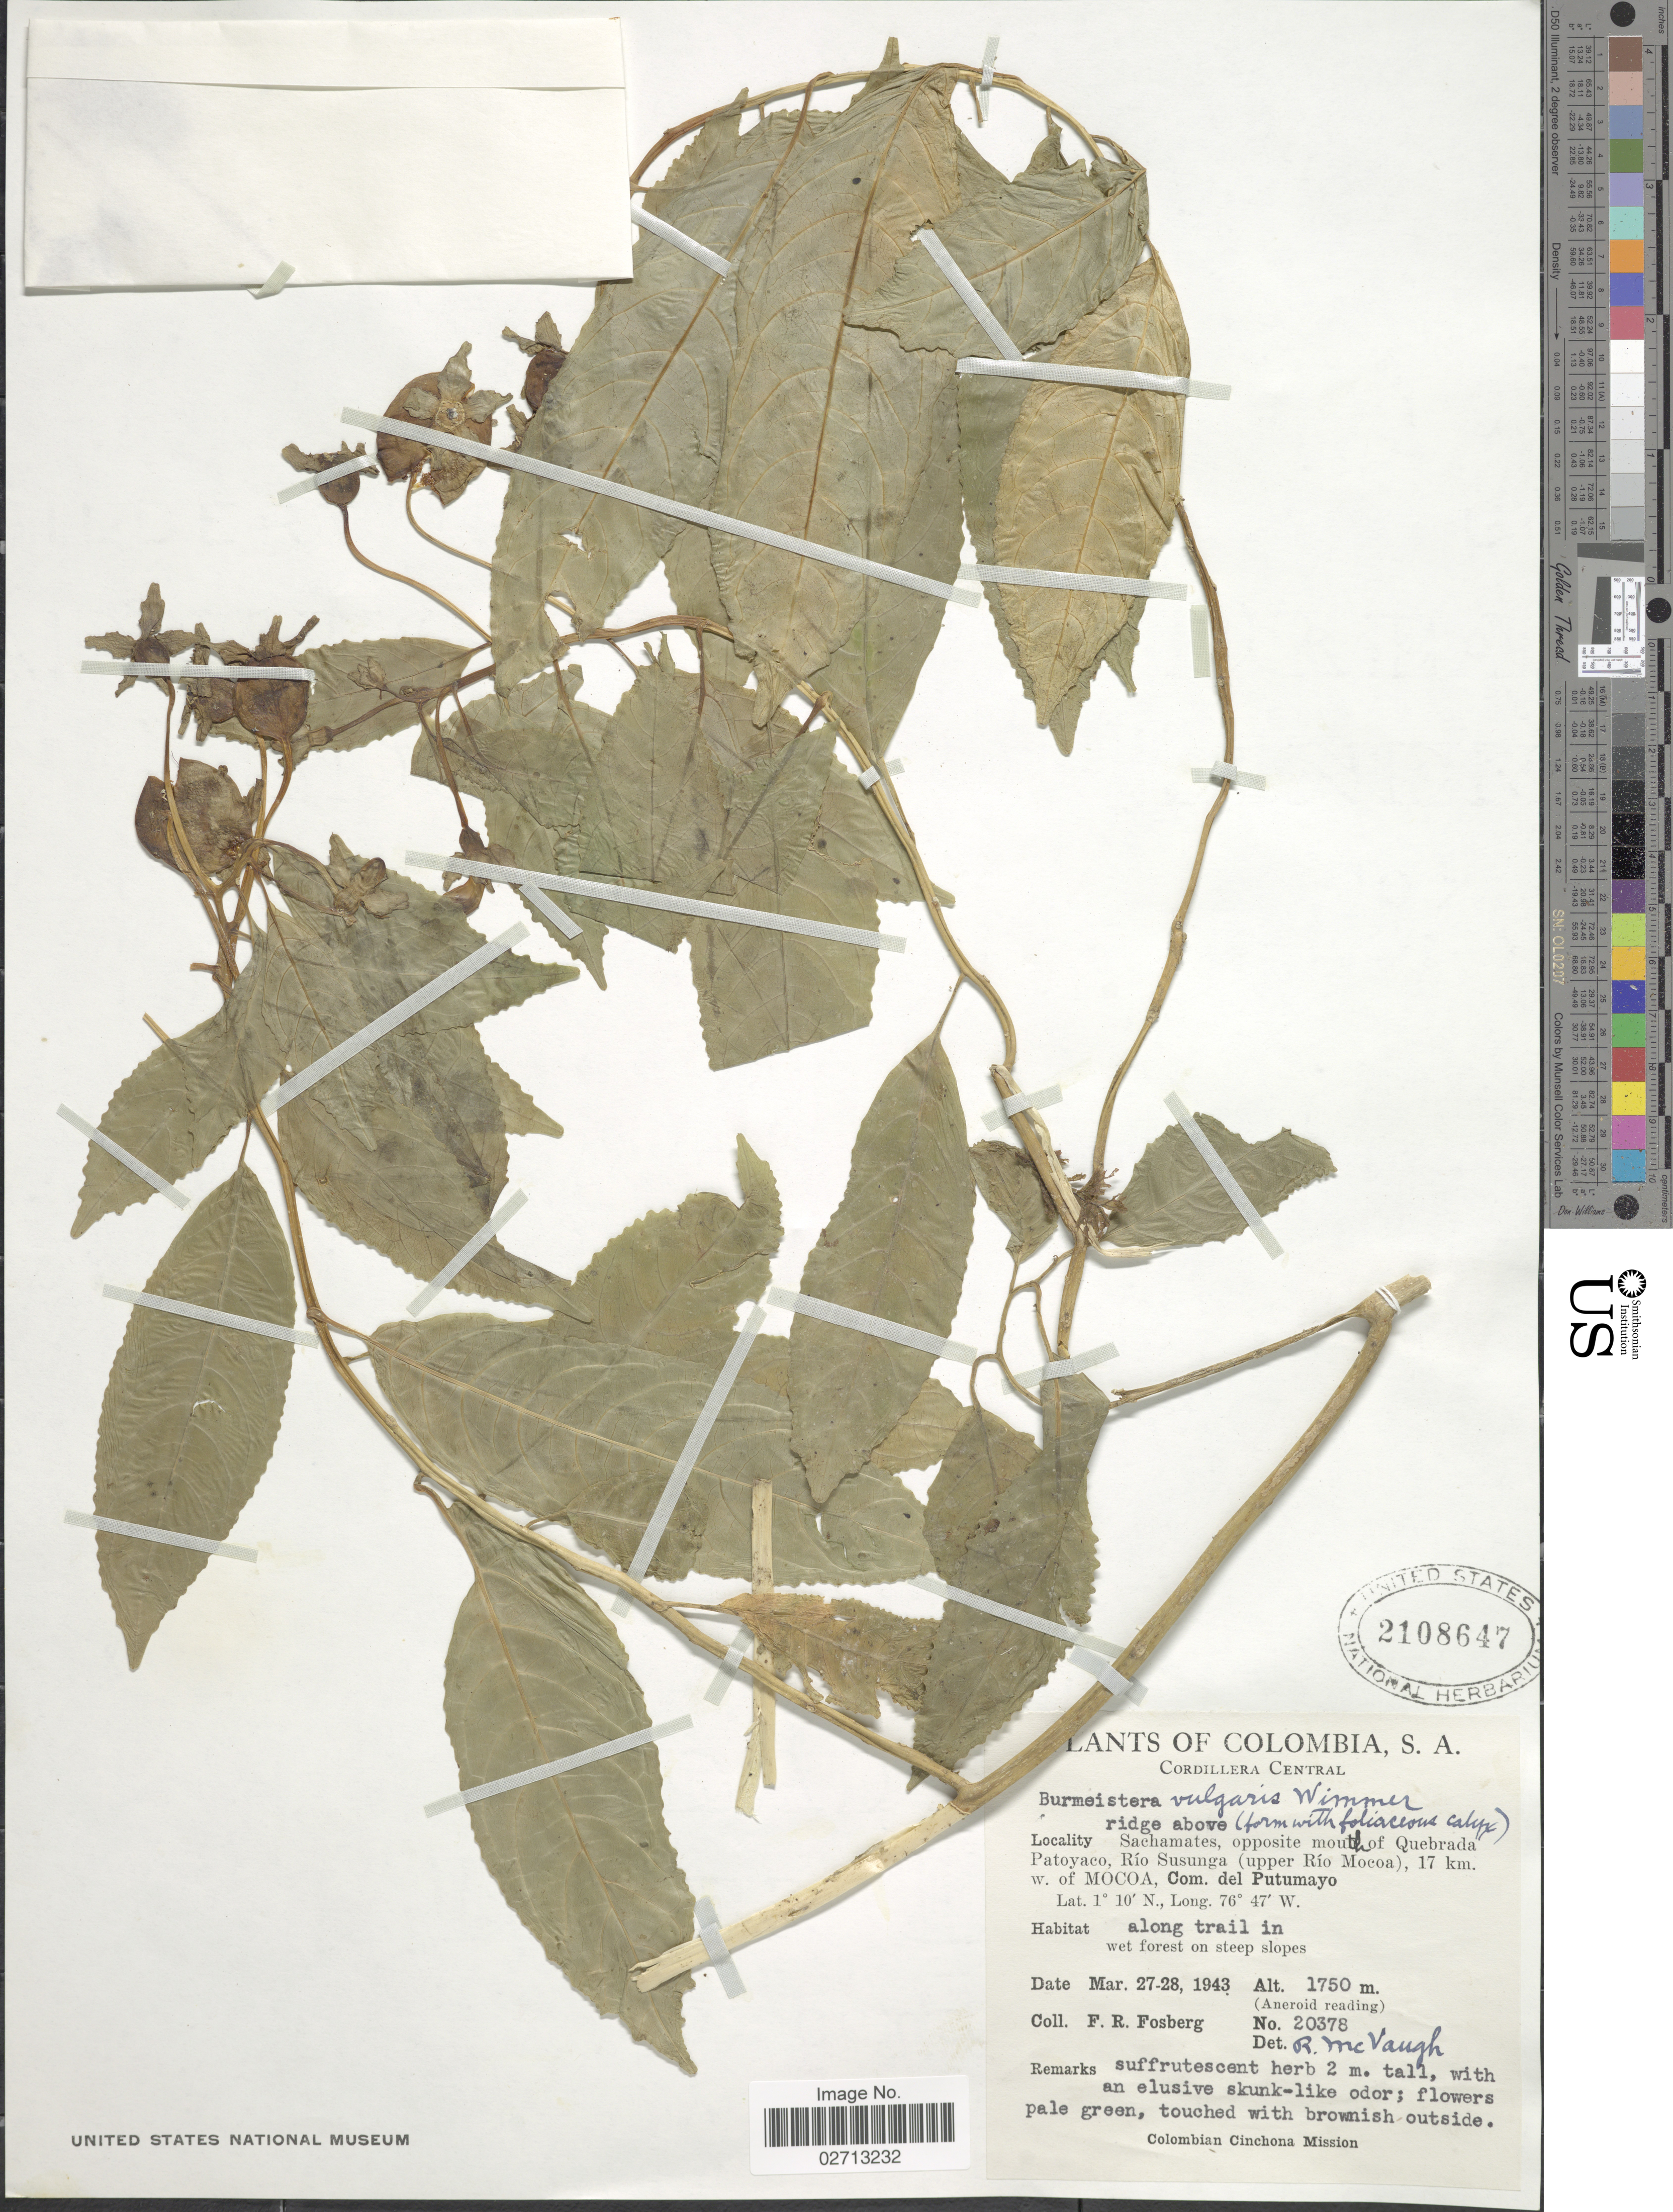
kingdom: Plantae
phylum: Tracheophyta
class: Magnoliopsida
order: Asterales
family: Campanulaceae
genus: Burmeistera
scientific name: Burmeistera vulgaris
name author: E. Wimm.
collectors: F. R. Fosberg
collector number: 20378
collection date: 1943-03-27/1943-03-28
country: Colombia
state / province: Putumayo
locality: Cordillera Central. Ridge above Sachamates, opposite mouth of Quebrada Patoyaco, Río Susunga (upper Río Mocoa), 17 km. w. of Mocoa, Com. del Putumayo.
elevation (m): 1750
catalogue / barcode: US 2108647